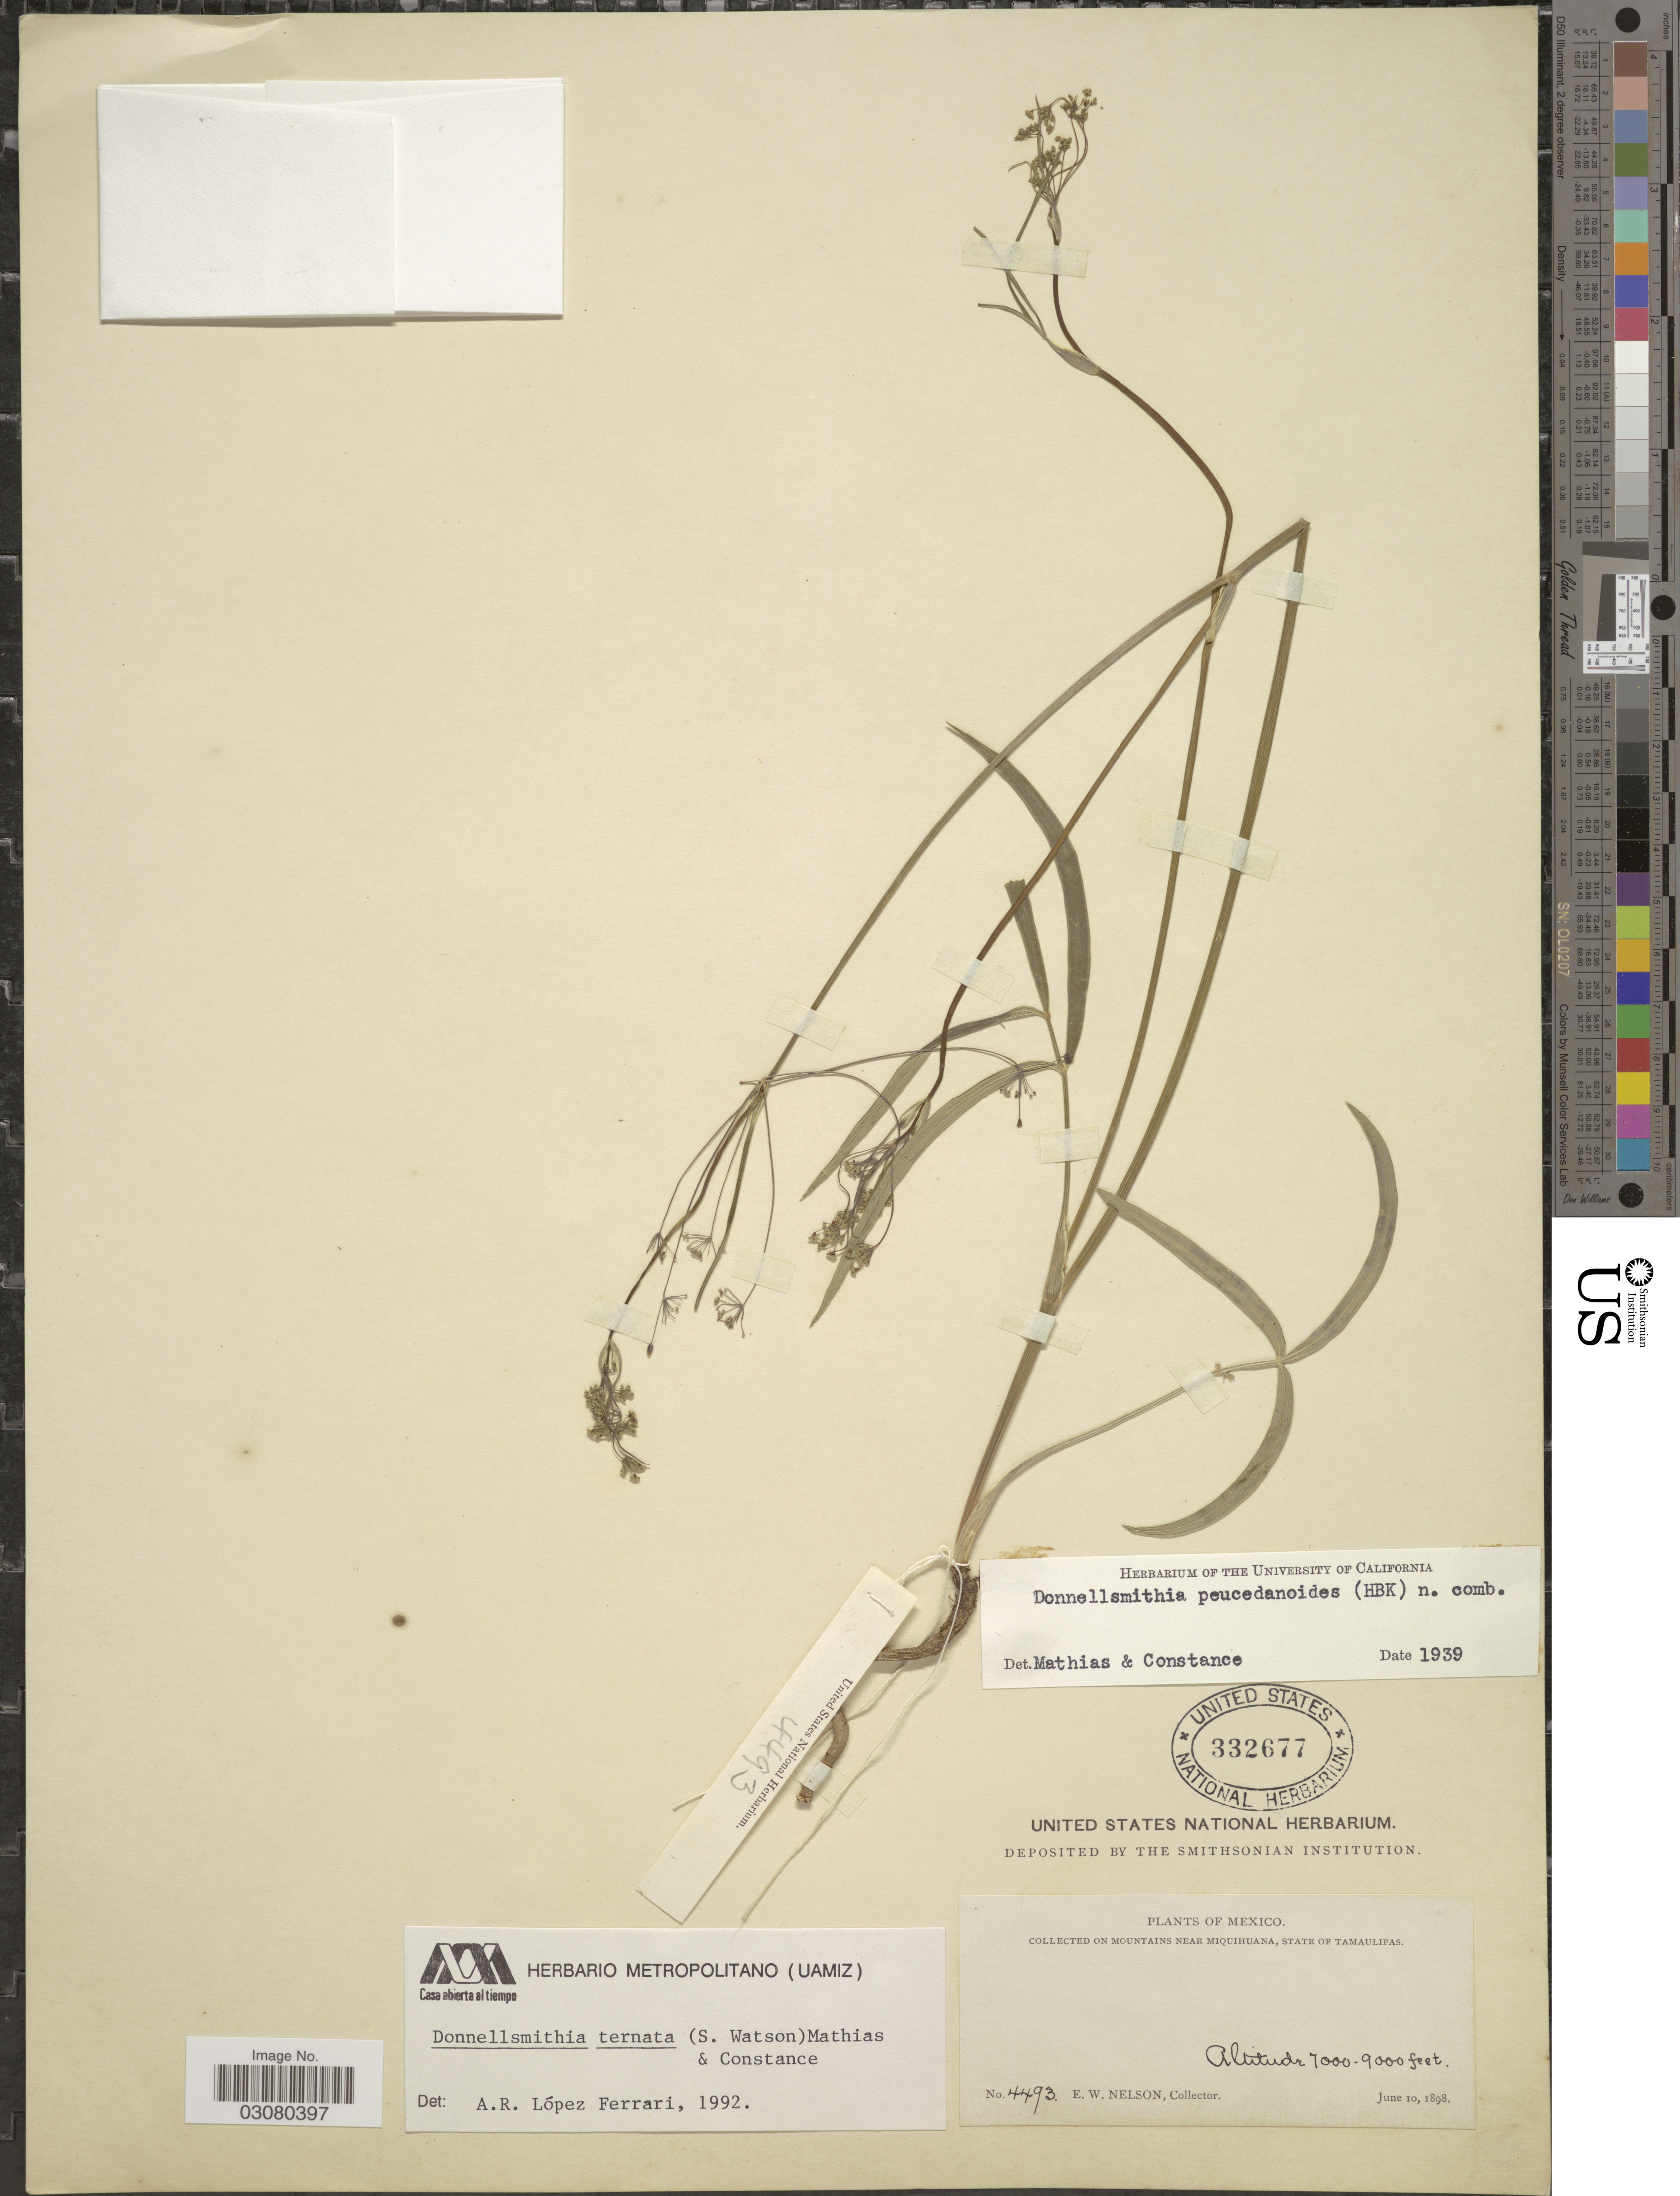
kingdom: Plantae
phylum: Tracheophyta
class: Magnoliopsida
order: Apiales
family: Apiaceae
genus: Donnellsmithia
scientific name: Donnellsmithia ternata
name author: (S. Watson) Mathias & Constance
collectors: E. W. Nelson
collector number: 4493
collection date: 1898-06-10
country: Mexico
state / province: Tamaulipas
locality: On mountains near Miquihuana.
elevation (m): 2134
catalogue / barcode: US 332677